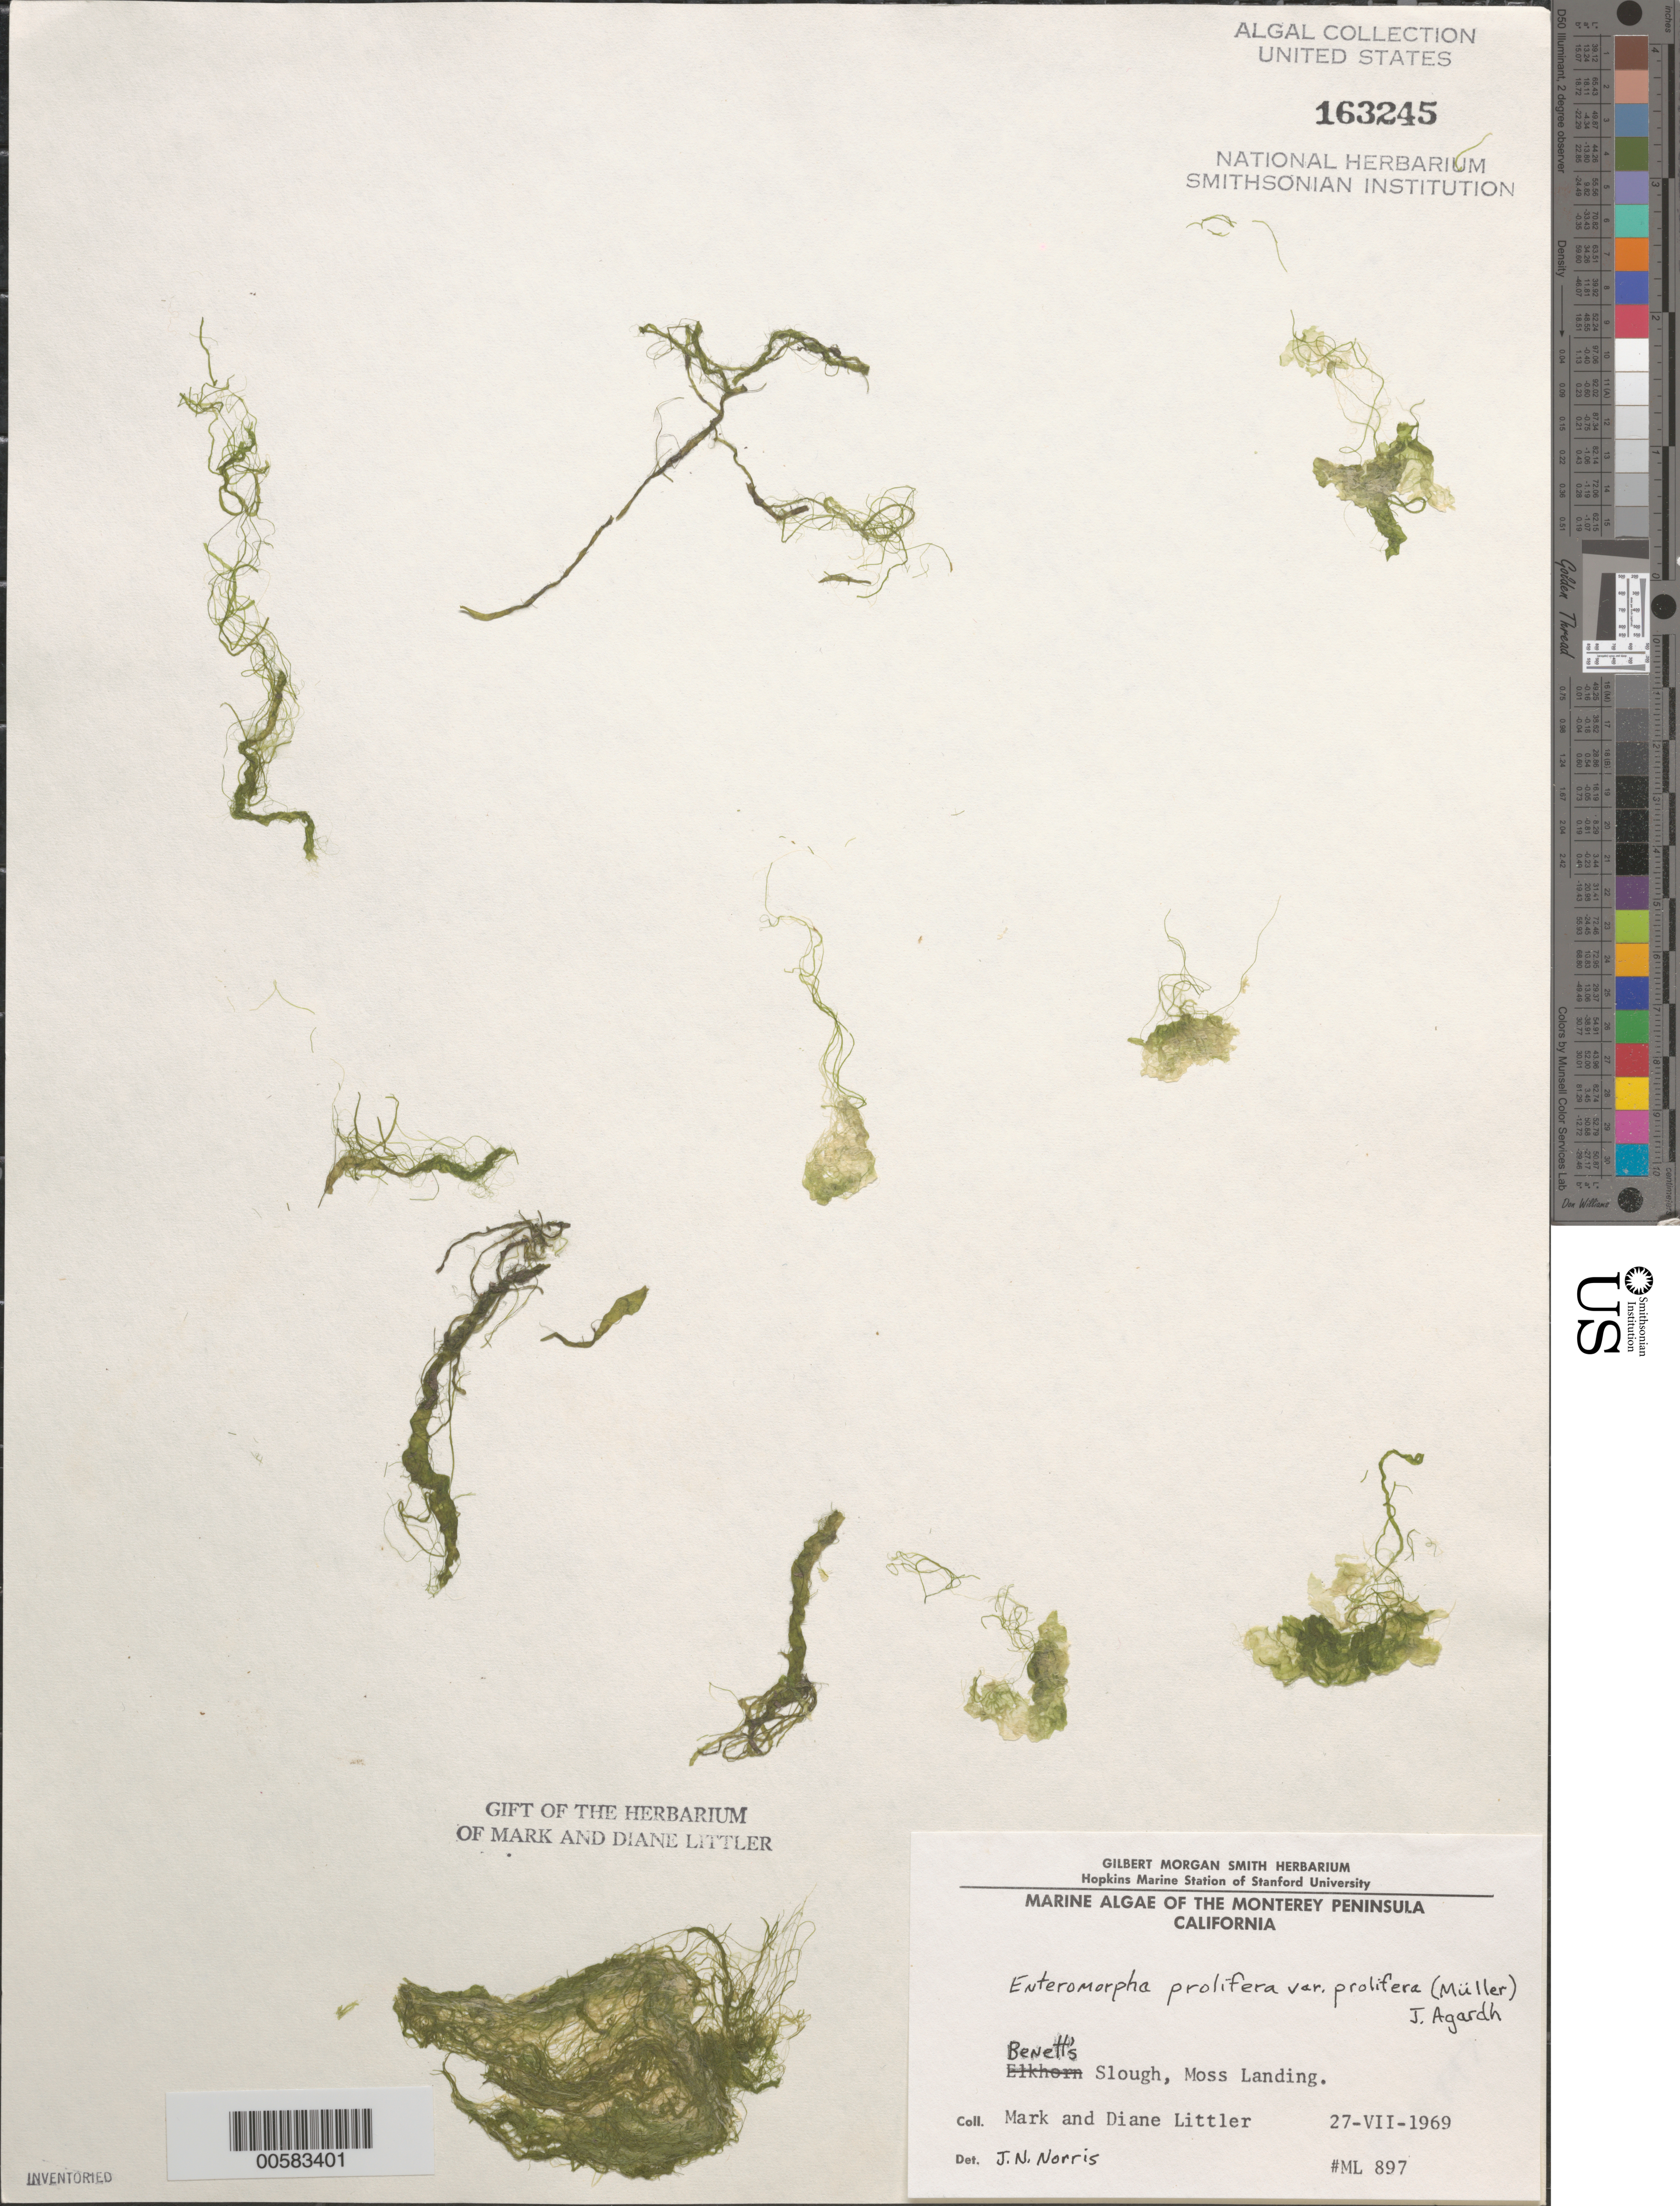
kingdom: Plantae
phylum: Chlorophyta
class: Ulvophyceae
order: Ulvales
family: Ulvaceae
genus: Ulva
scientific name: Ulva prolifera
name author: O.F. Müller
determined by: Algae name updating Project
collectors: M. M. Littler & D. S. Littler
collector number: ML 897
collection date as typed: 27 Jul 1969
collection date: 1969-07-27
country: United States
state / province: California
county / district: Monterey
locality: Bennett's Slough, Moss Landing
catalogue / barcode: US 163245